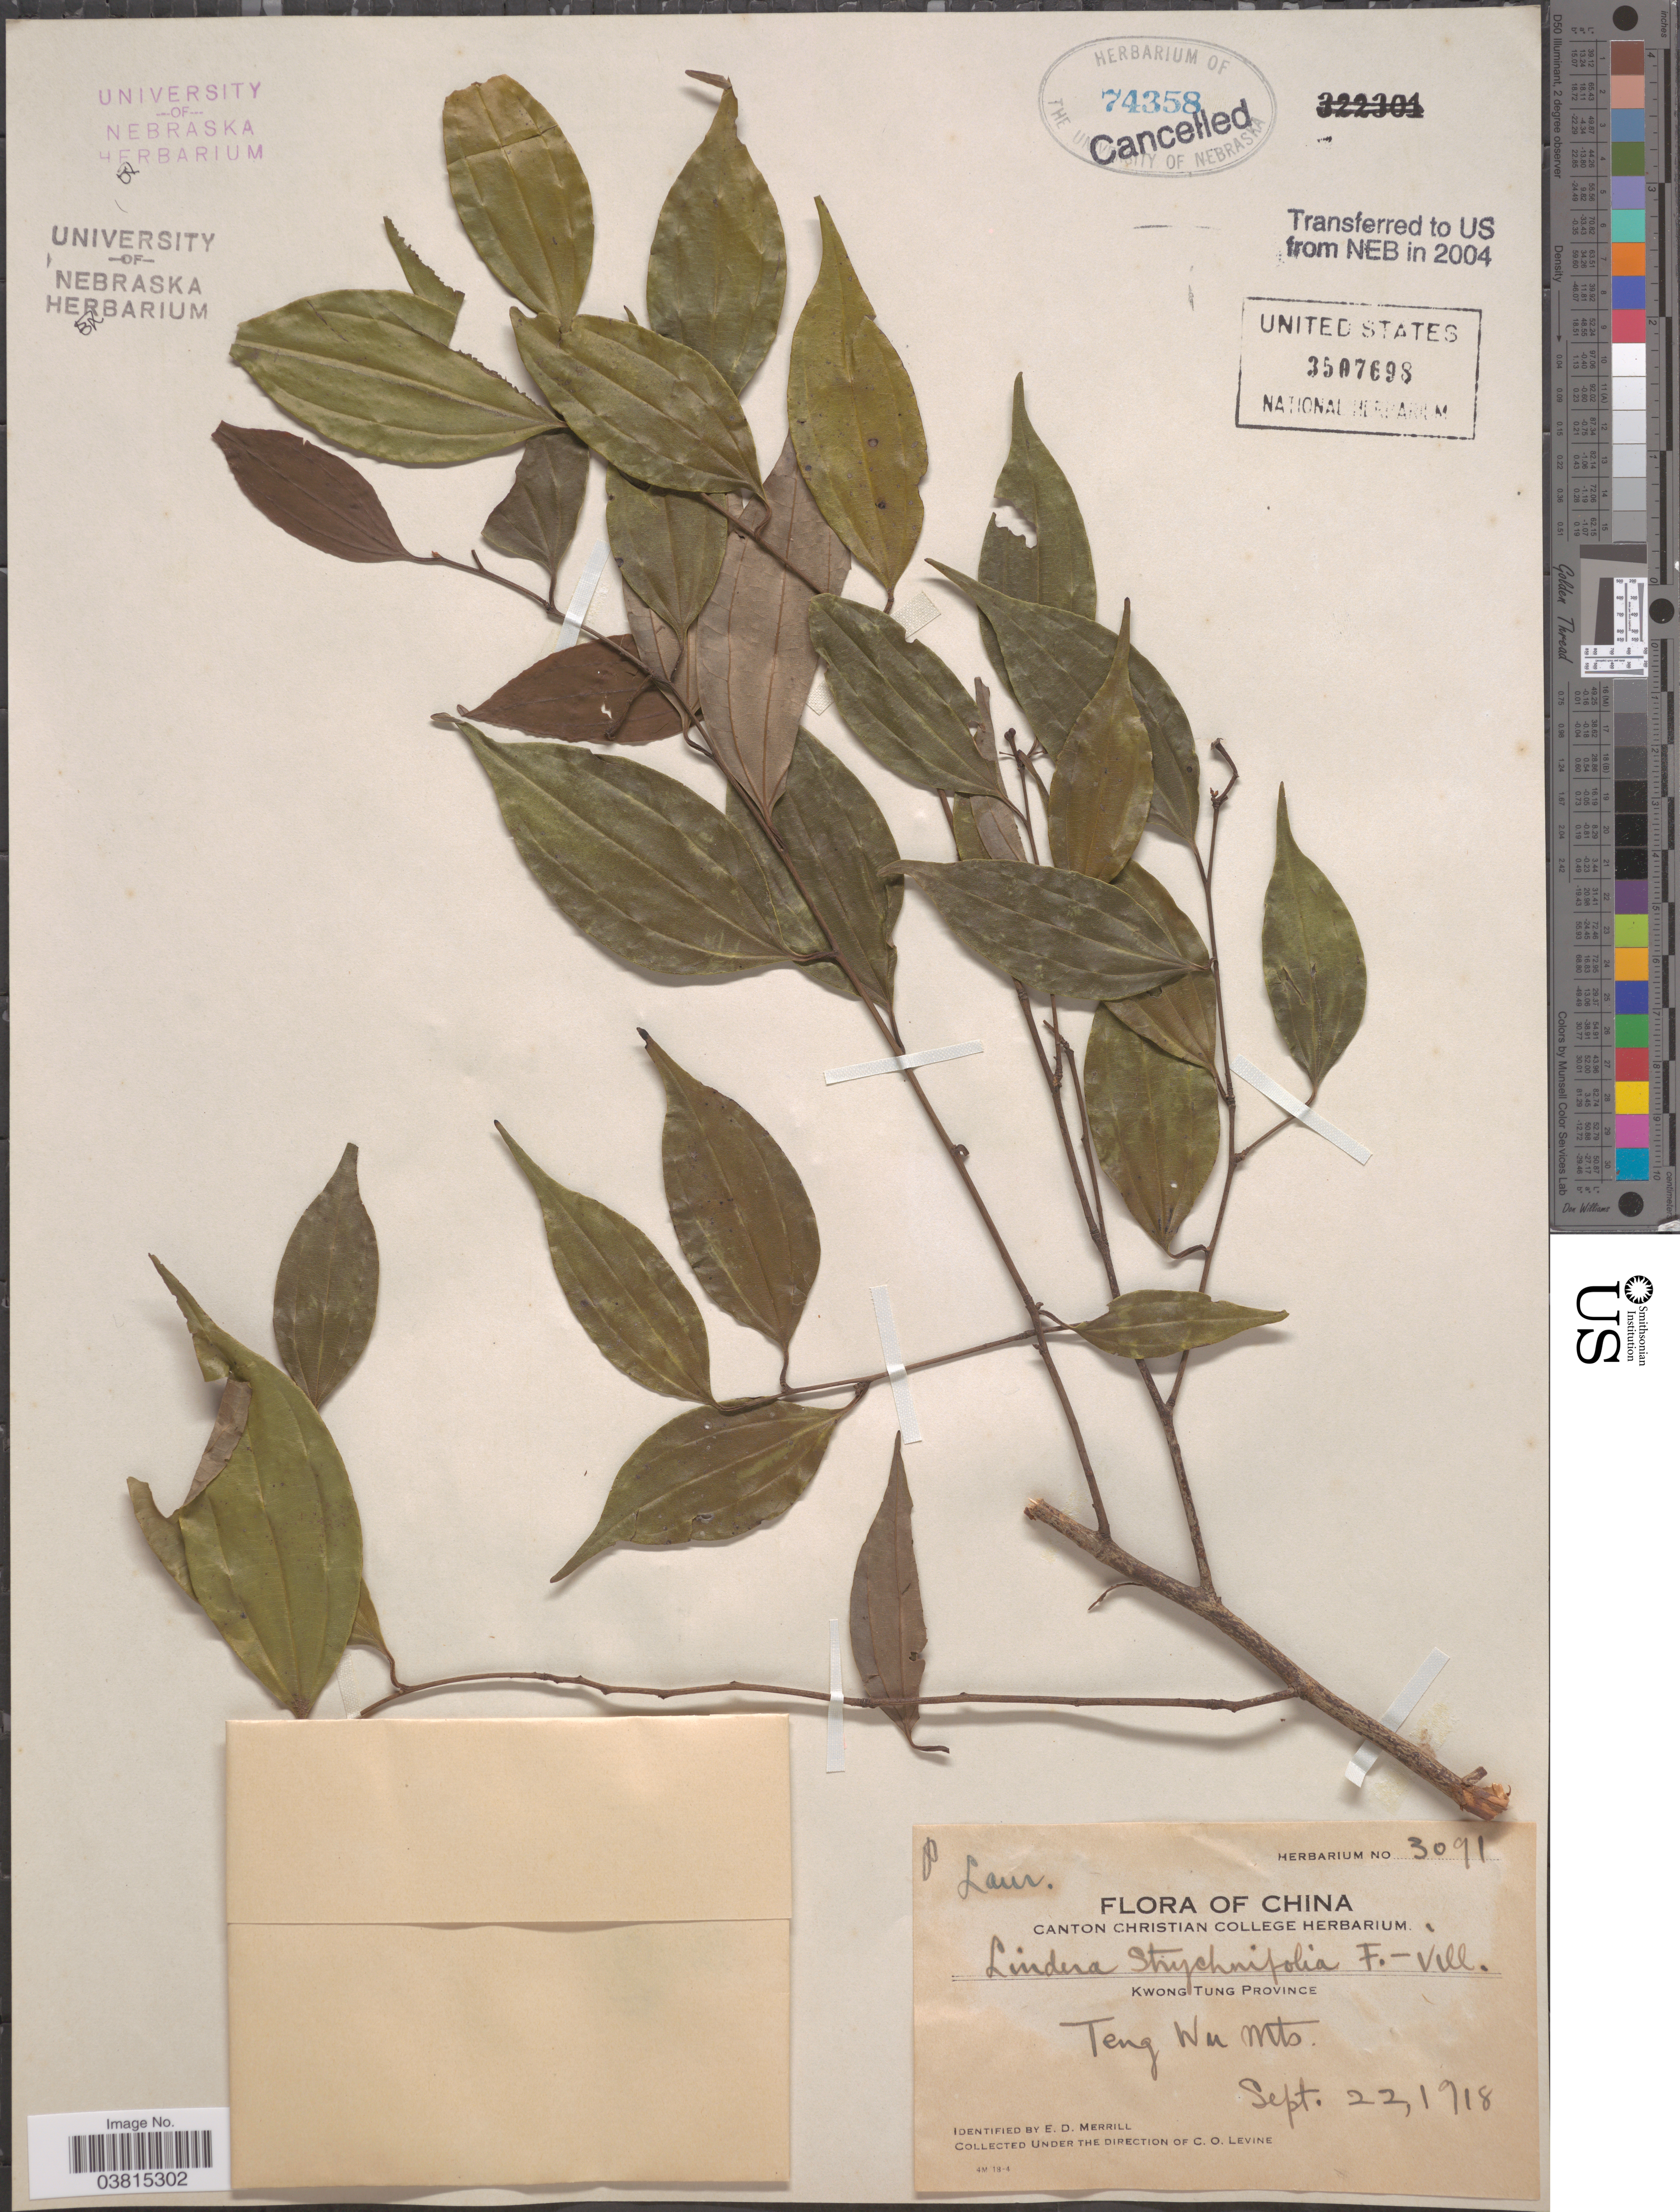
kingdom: Plantae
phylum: Tracheophyta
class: Magnoliopsida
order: Laurales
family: Lauraceae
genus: Lindera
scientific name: Lindera strychnifolia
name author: Fern.-Vill.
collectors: C. O. Levine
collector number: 3091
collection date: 1918-09-22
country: China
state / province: Guangdong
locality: Kwong Tung Province. Teng Wu Mts.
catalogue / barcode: US 3507698